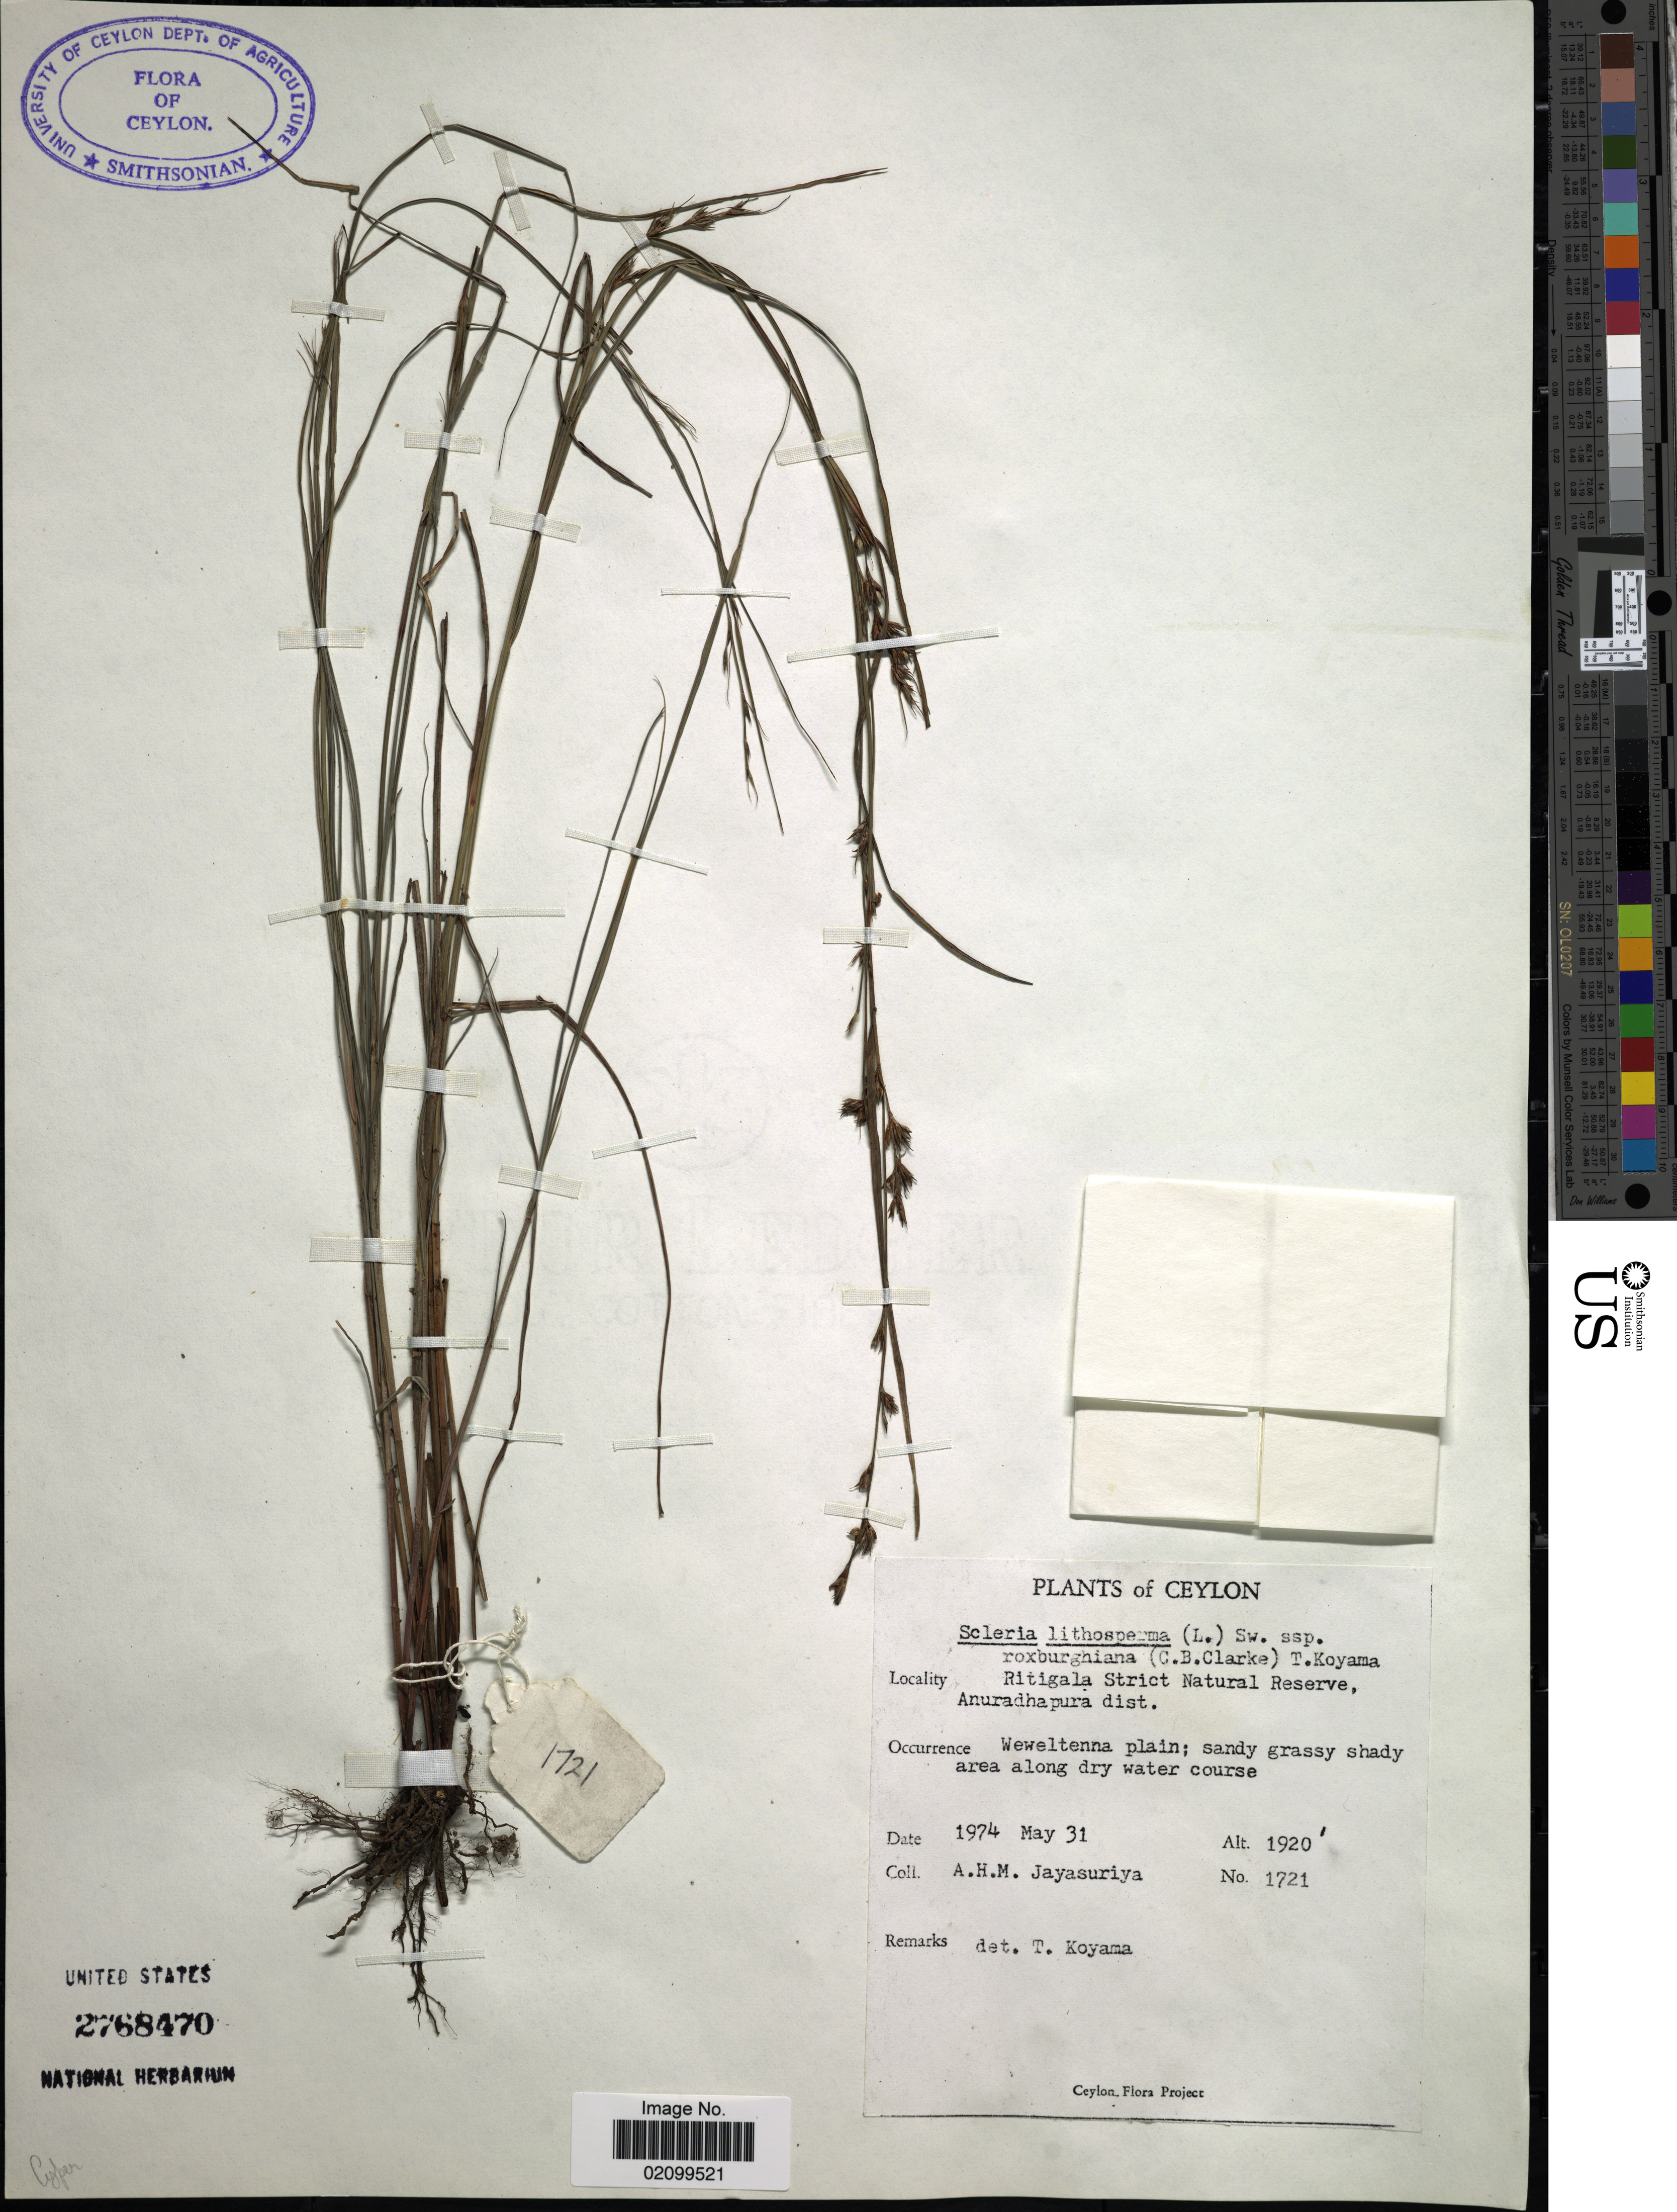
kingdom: Plantae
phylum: Tracheophyta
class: Liliopsida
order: Poales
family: Cyperaceae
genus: Scleria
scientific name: Scleria lithosperma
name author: (L.) Sw.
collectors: A. Jayasuriya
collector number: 1721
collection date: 1974-05-31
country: Sri Lanka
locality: Ceylon. Ritigala Strict Natural Reserve, Anuradhapura District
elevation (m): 585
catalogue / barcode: US 2768470